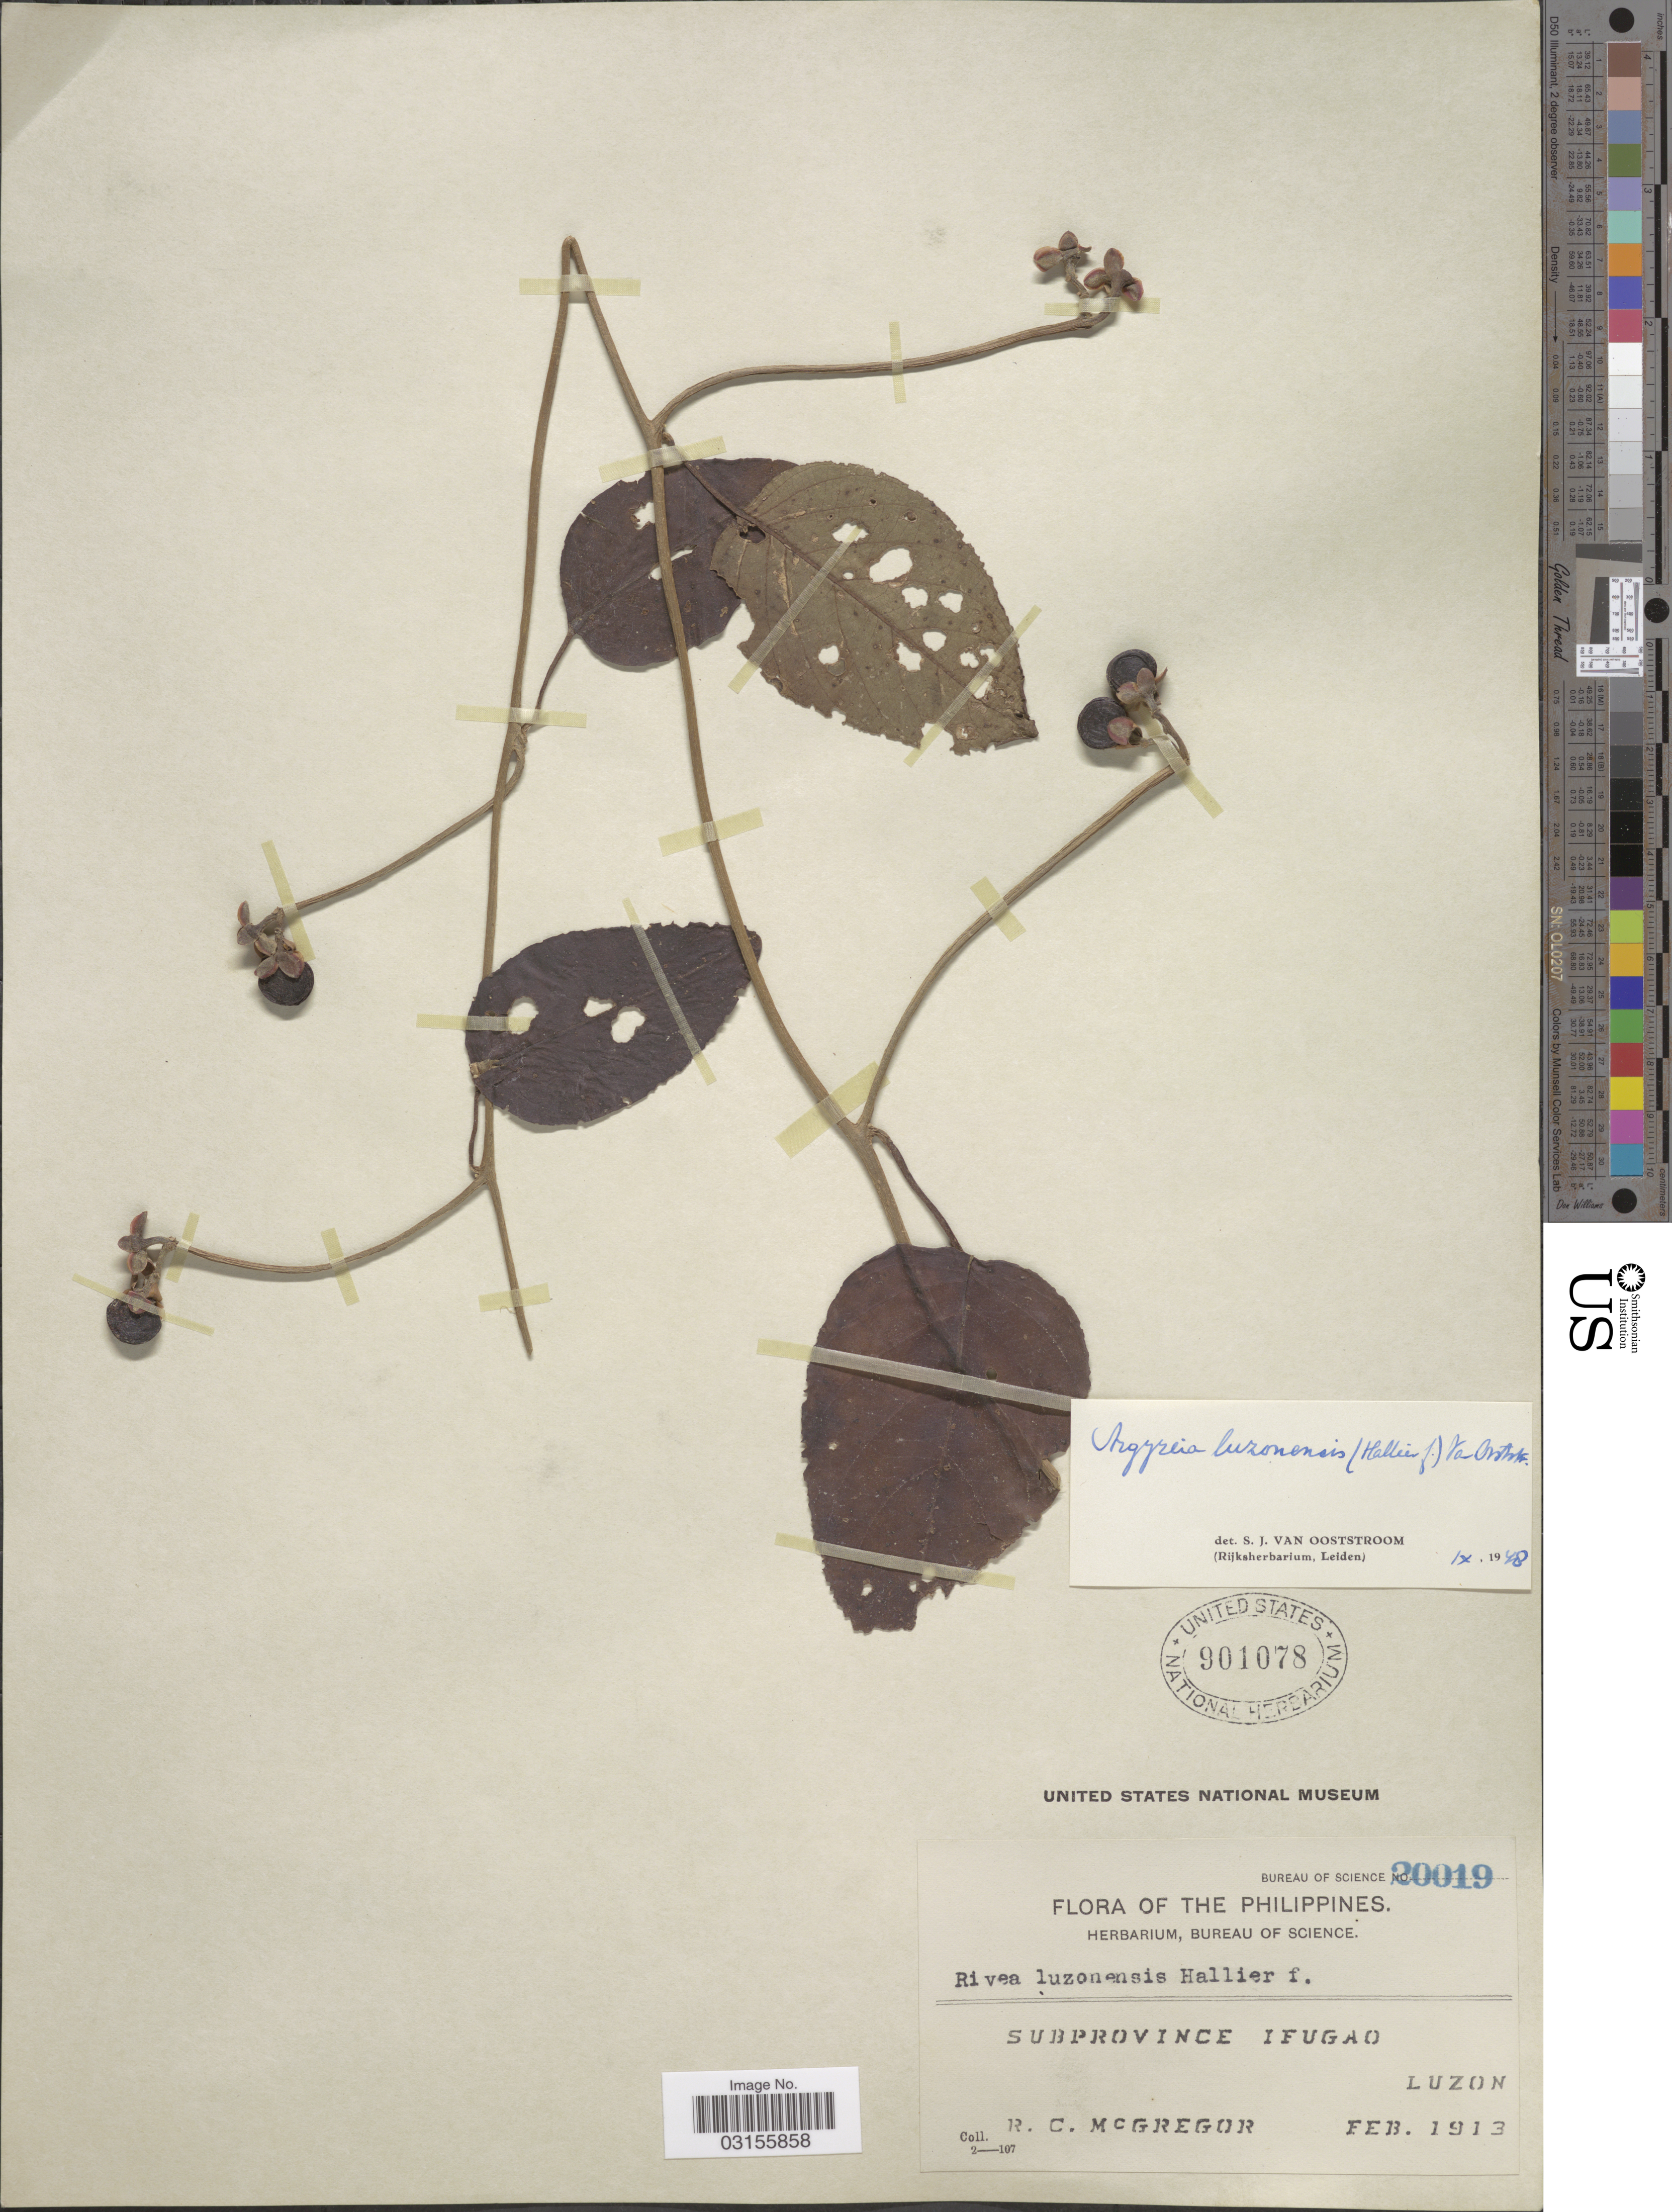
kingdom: Plantae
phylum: Tracheophyta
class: Magnoliopsida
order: Solanales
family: Convolvulaceae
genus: Argyreia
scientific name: Argyreia luzonensis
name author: (Hallier f.) Ooststr.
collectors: R. C. McGregor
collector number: Bureau of Science 20019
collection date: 1913-02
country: Philippines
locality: Subprovince Ifugao. Luzon.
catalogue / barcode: US 901078